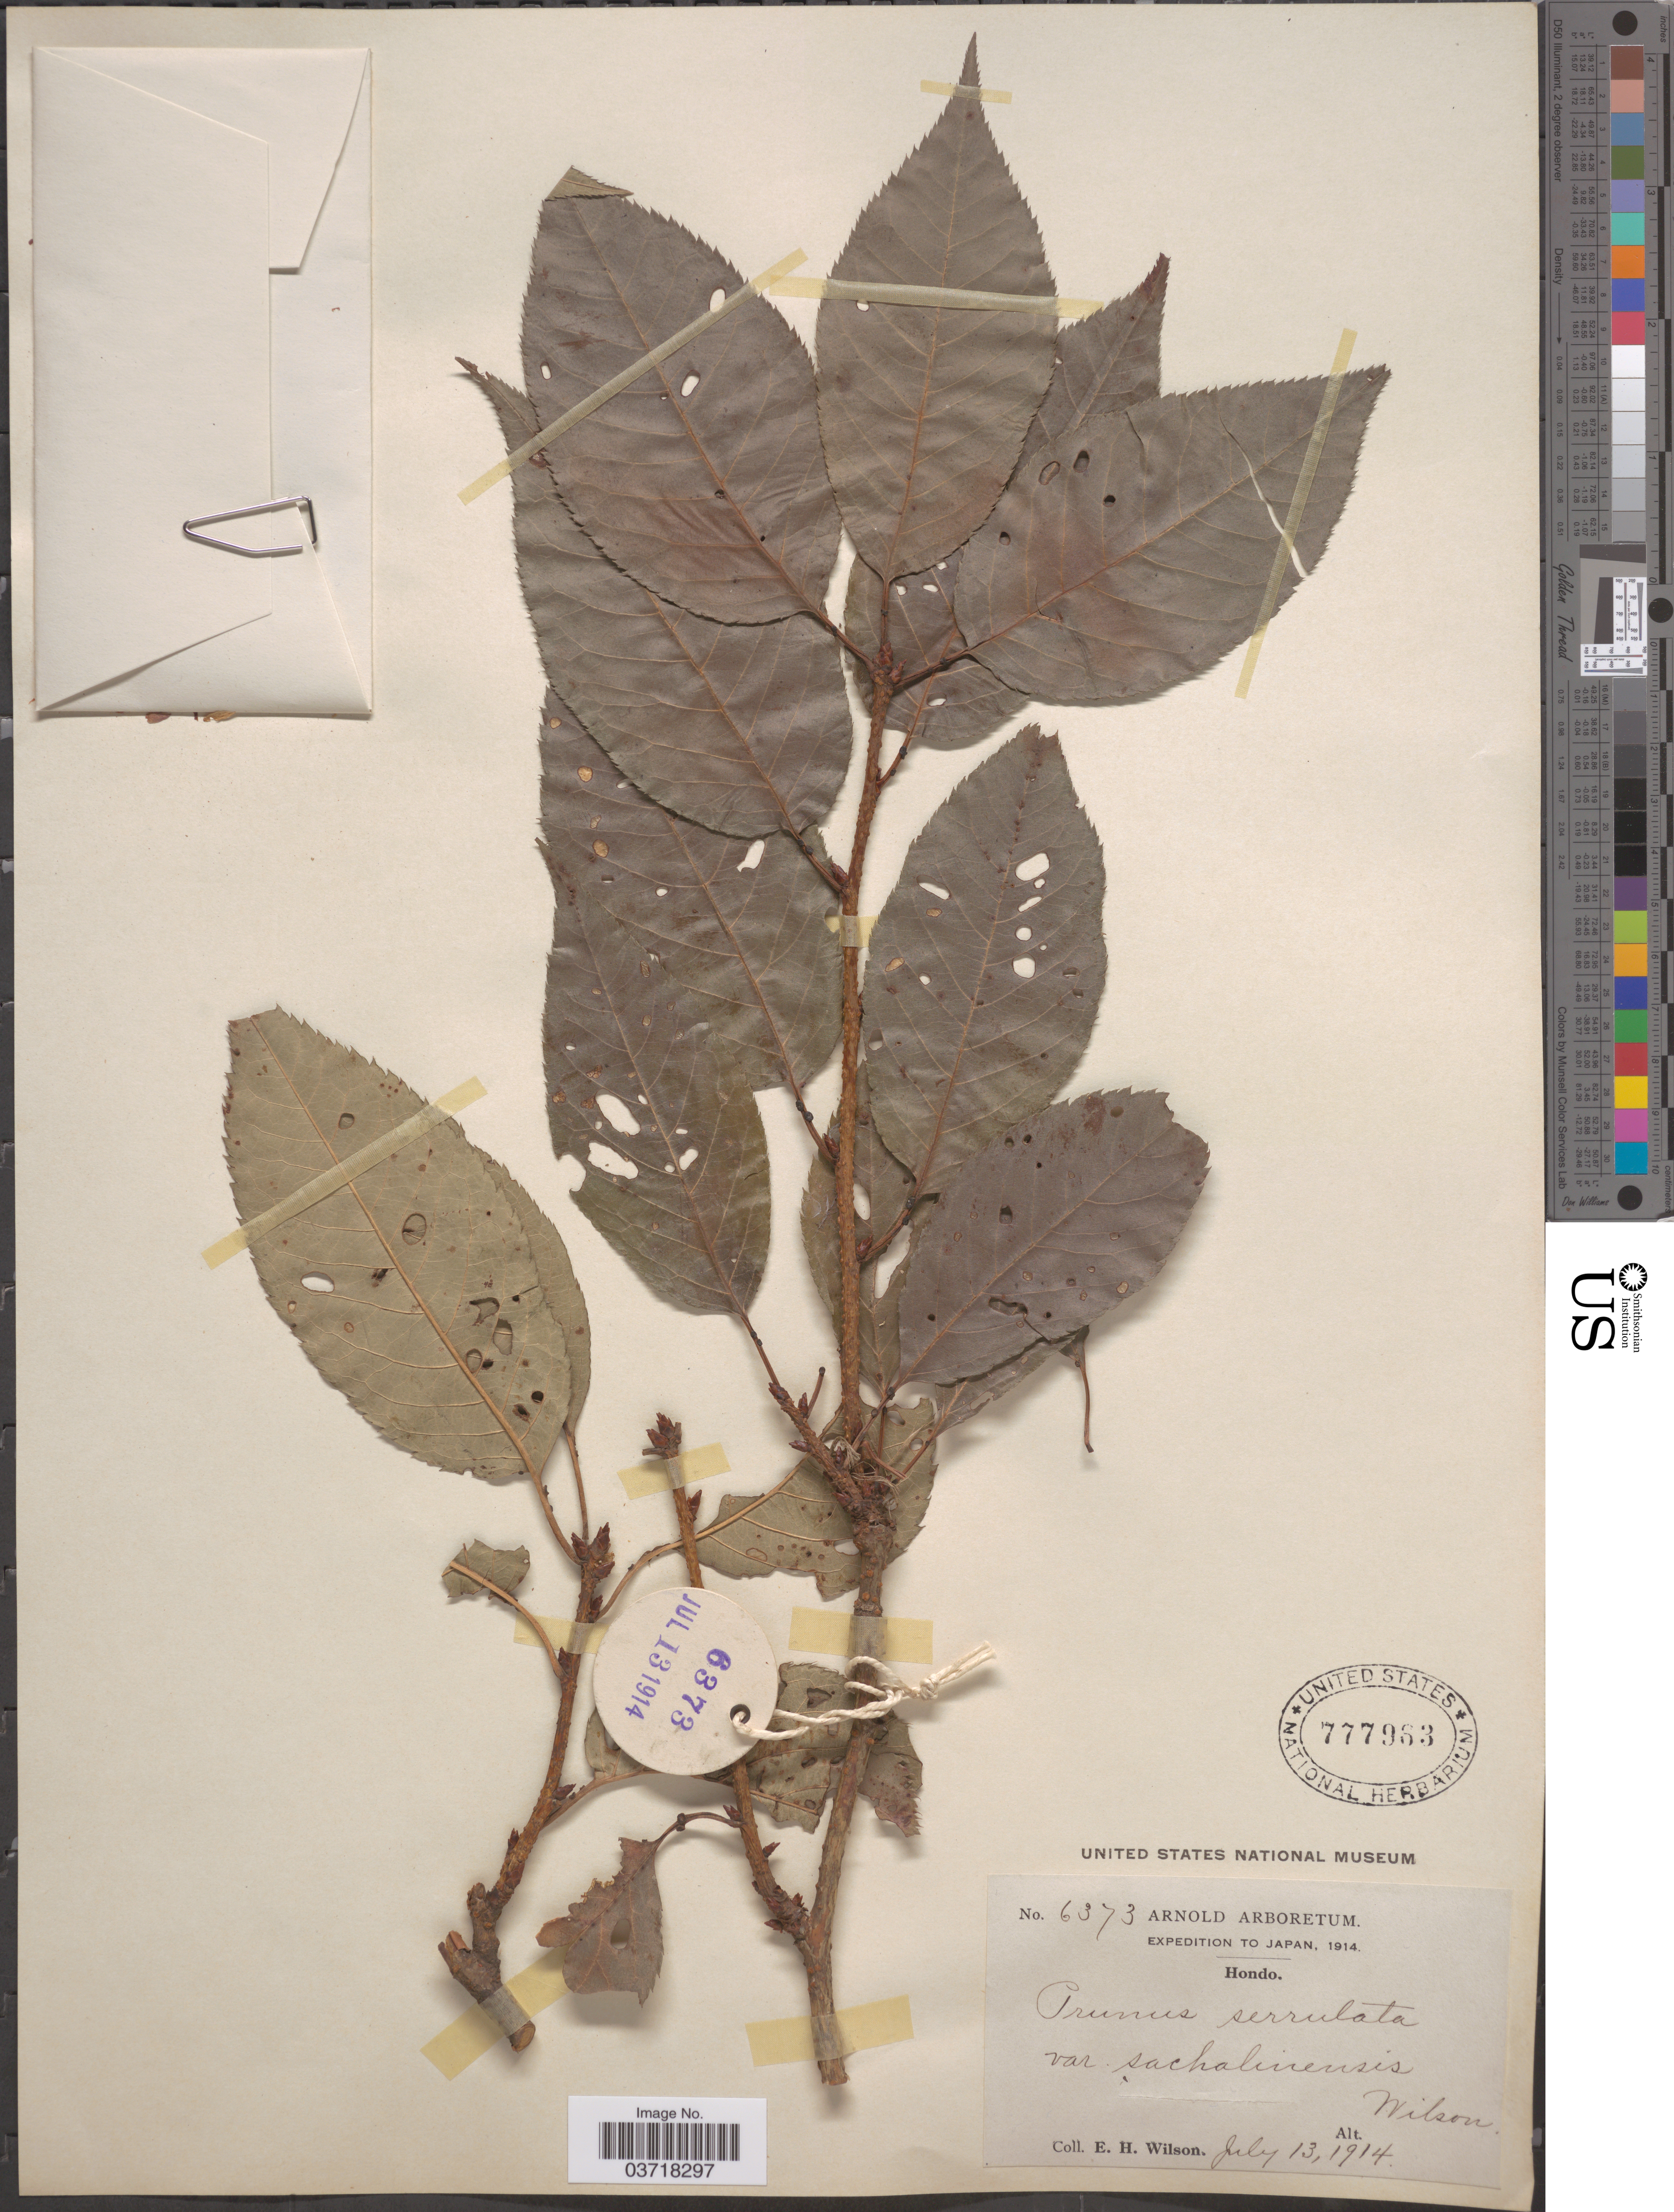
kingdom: Plantae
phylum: Tracheophyta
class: Magnoliopsida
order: Rosales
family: Rosaceae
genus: Prunus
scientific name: Prunus serrulata var. sachalinensis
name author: (F. Schmidt) Makino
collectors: E. Wilson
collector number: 6373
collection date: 1914-07-13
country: Japan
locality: Hondo.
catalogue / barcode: US 777963